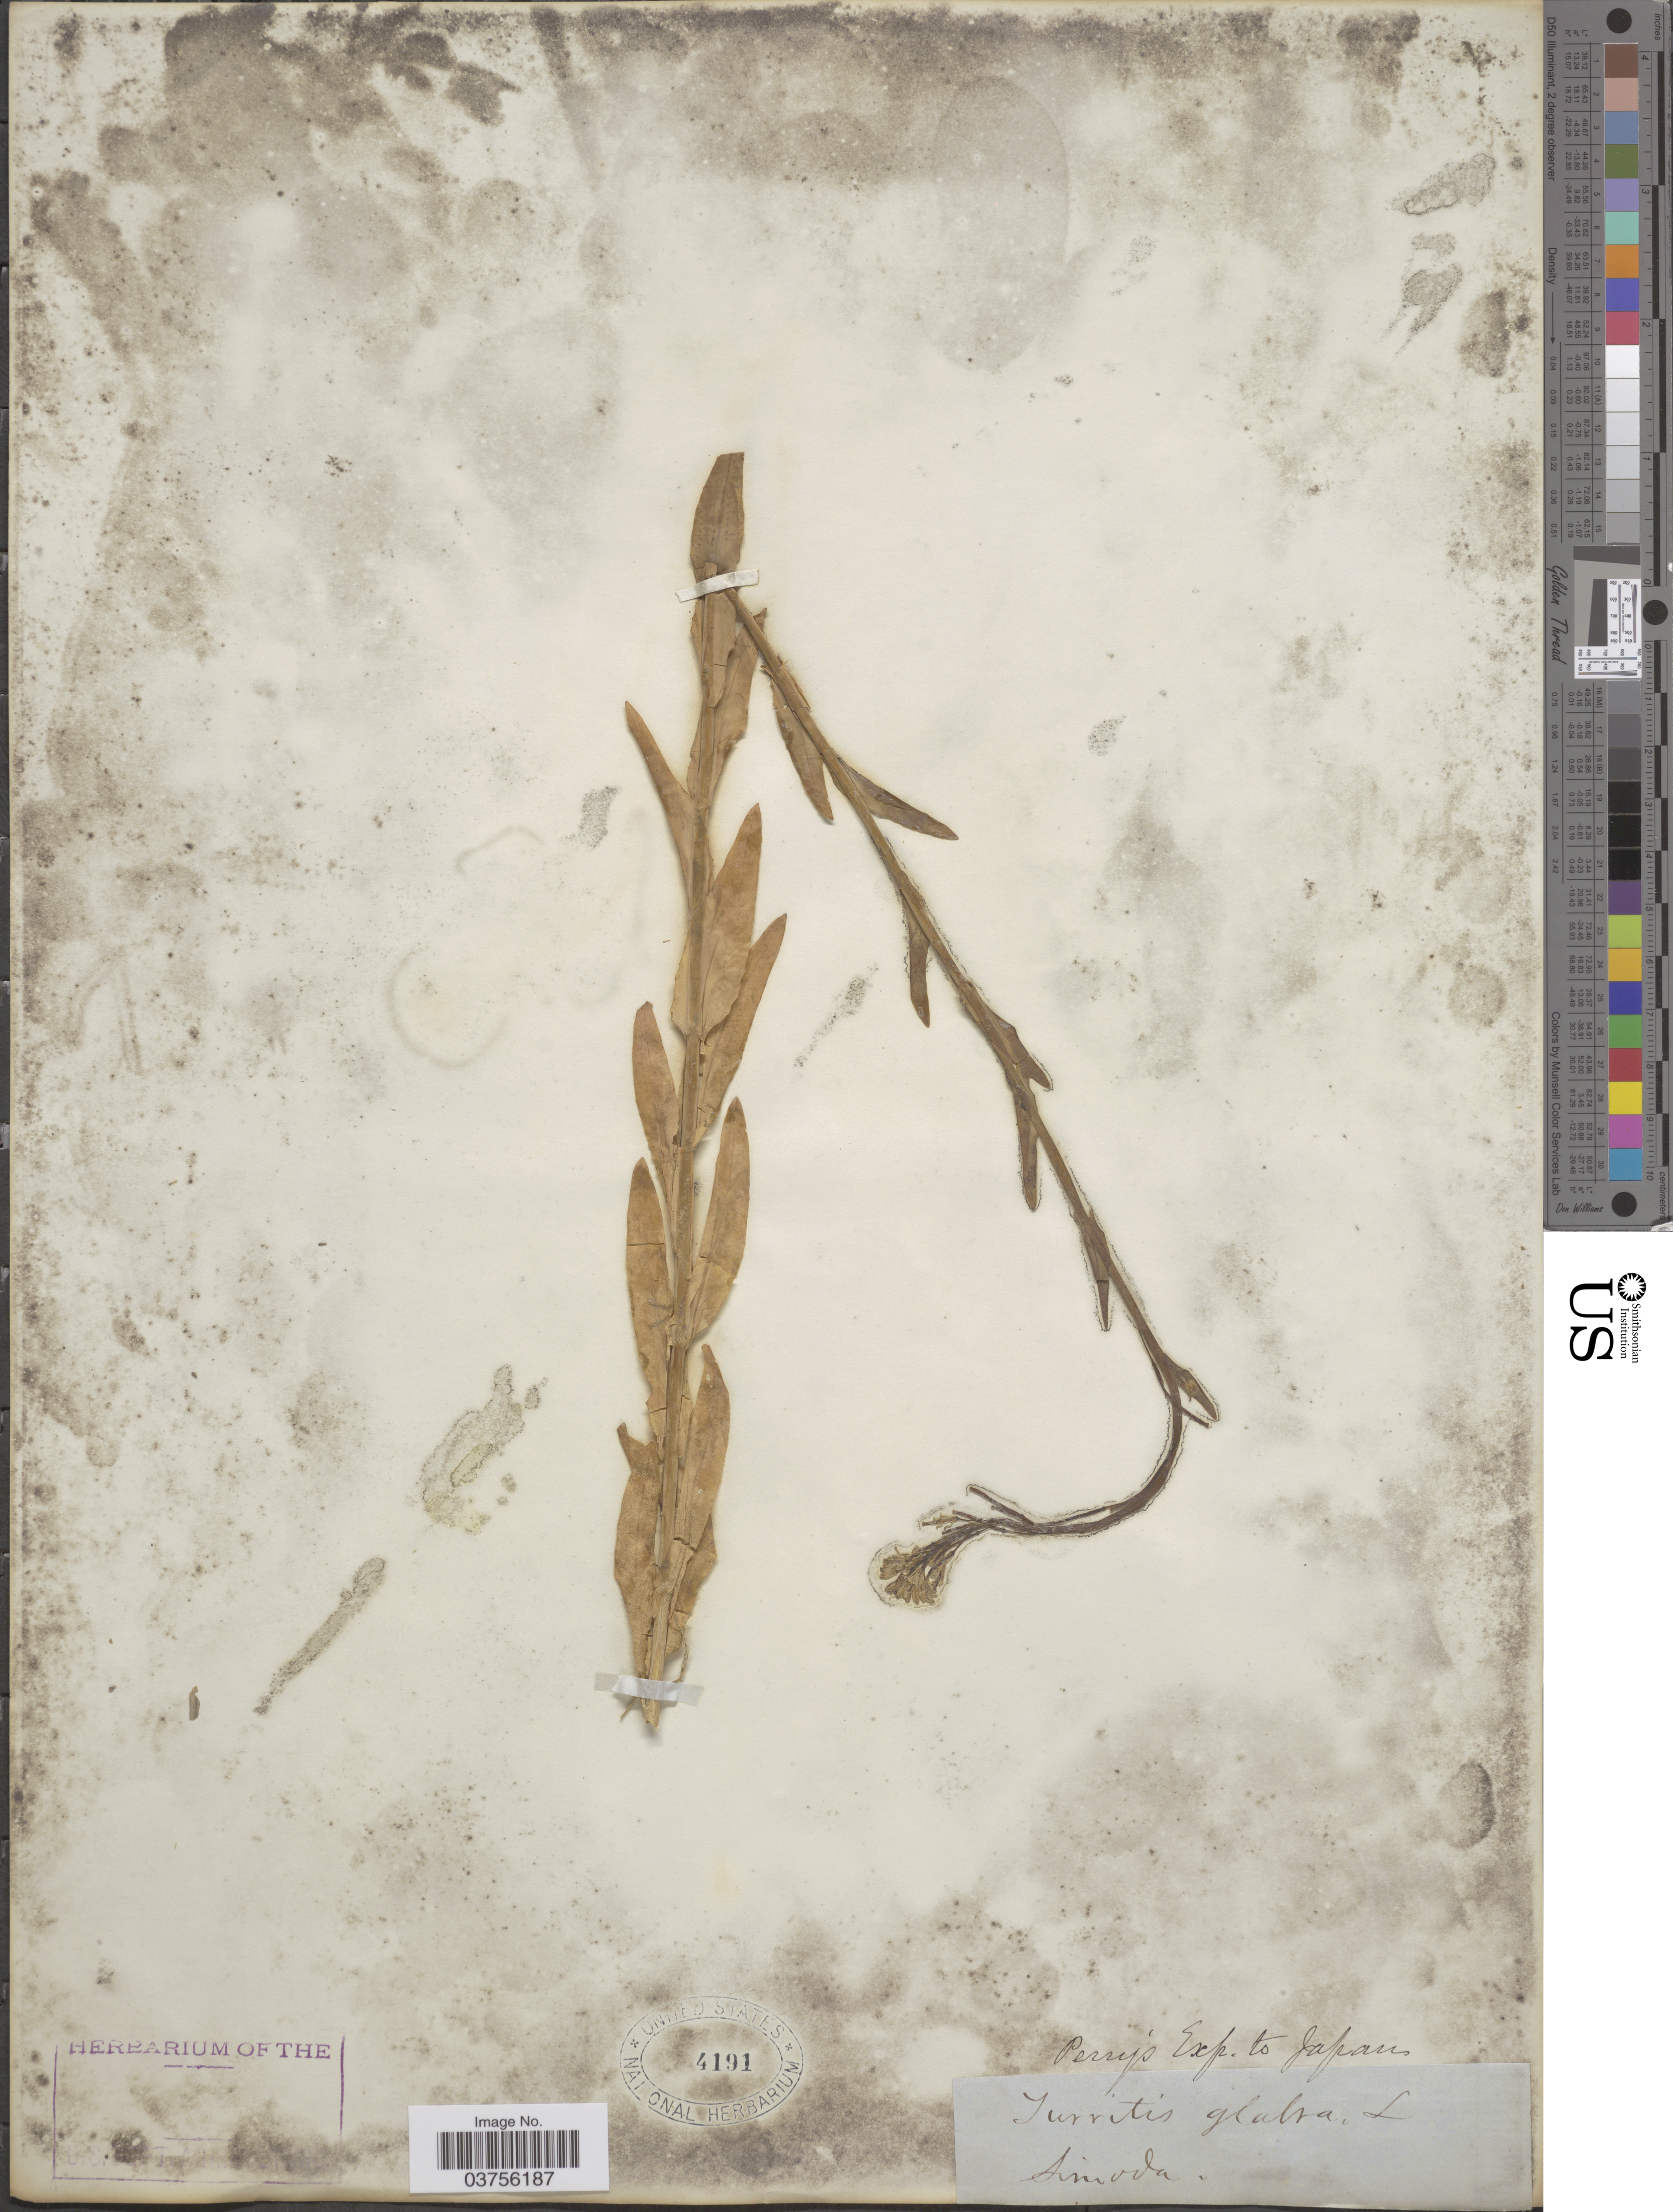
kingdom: Plantae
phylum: Tracheophyta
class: Magnoliopsida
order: Brassicales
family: Brassicaceae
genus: Turritis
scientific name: Turritis glabra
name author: L.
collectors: -- Perry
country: Japan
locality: Simoda.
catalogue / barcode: US 4191